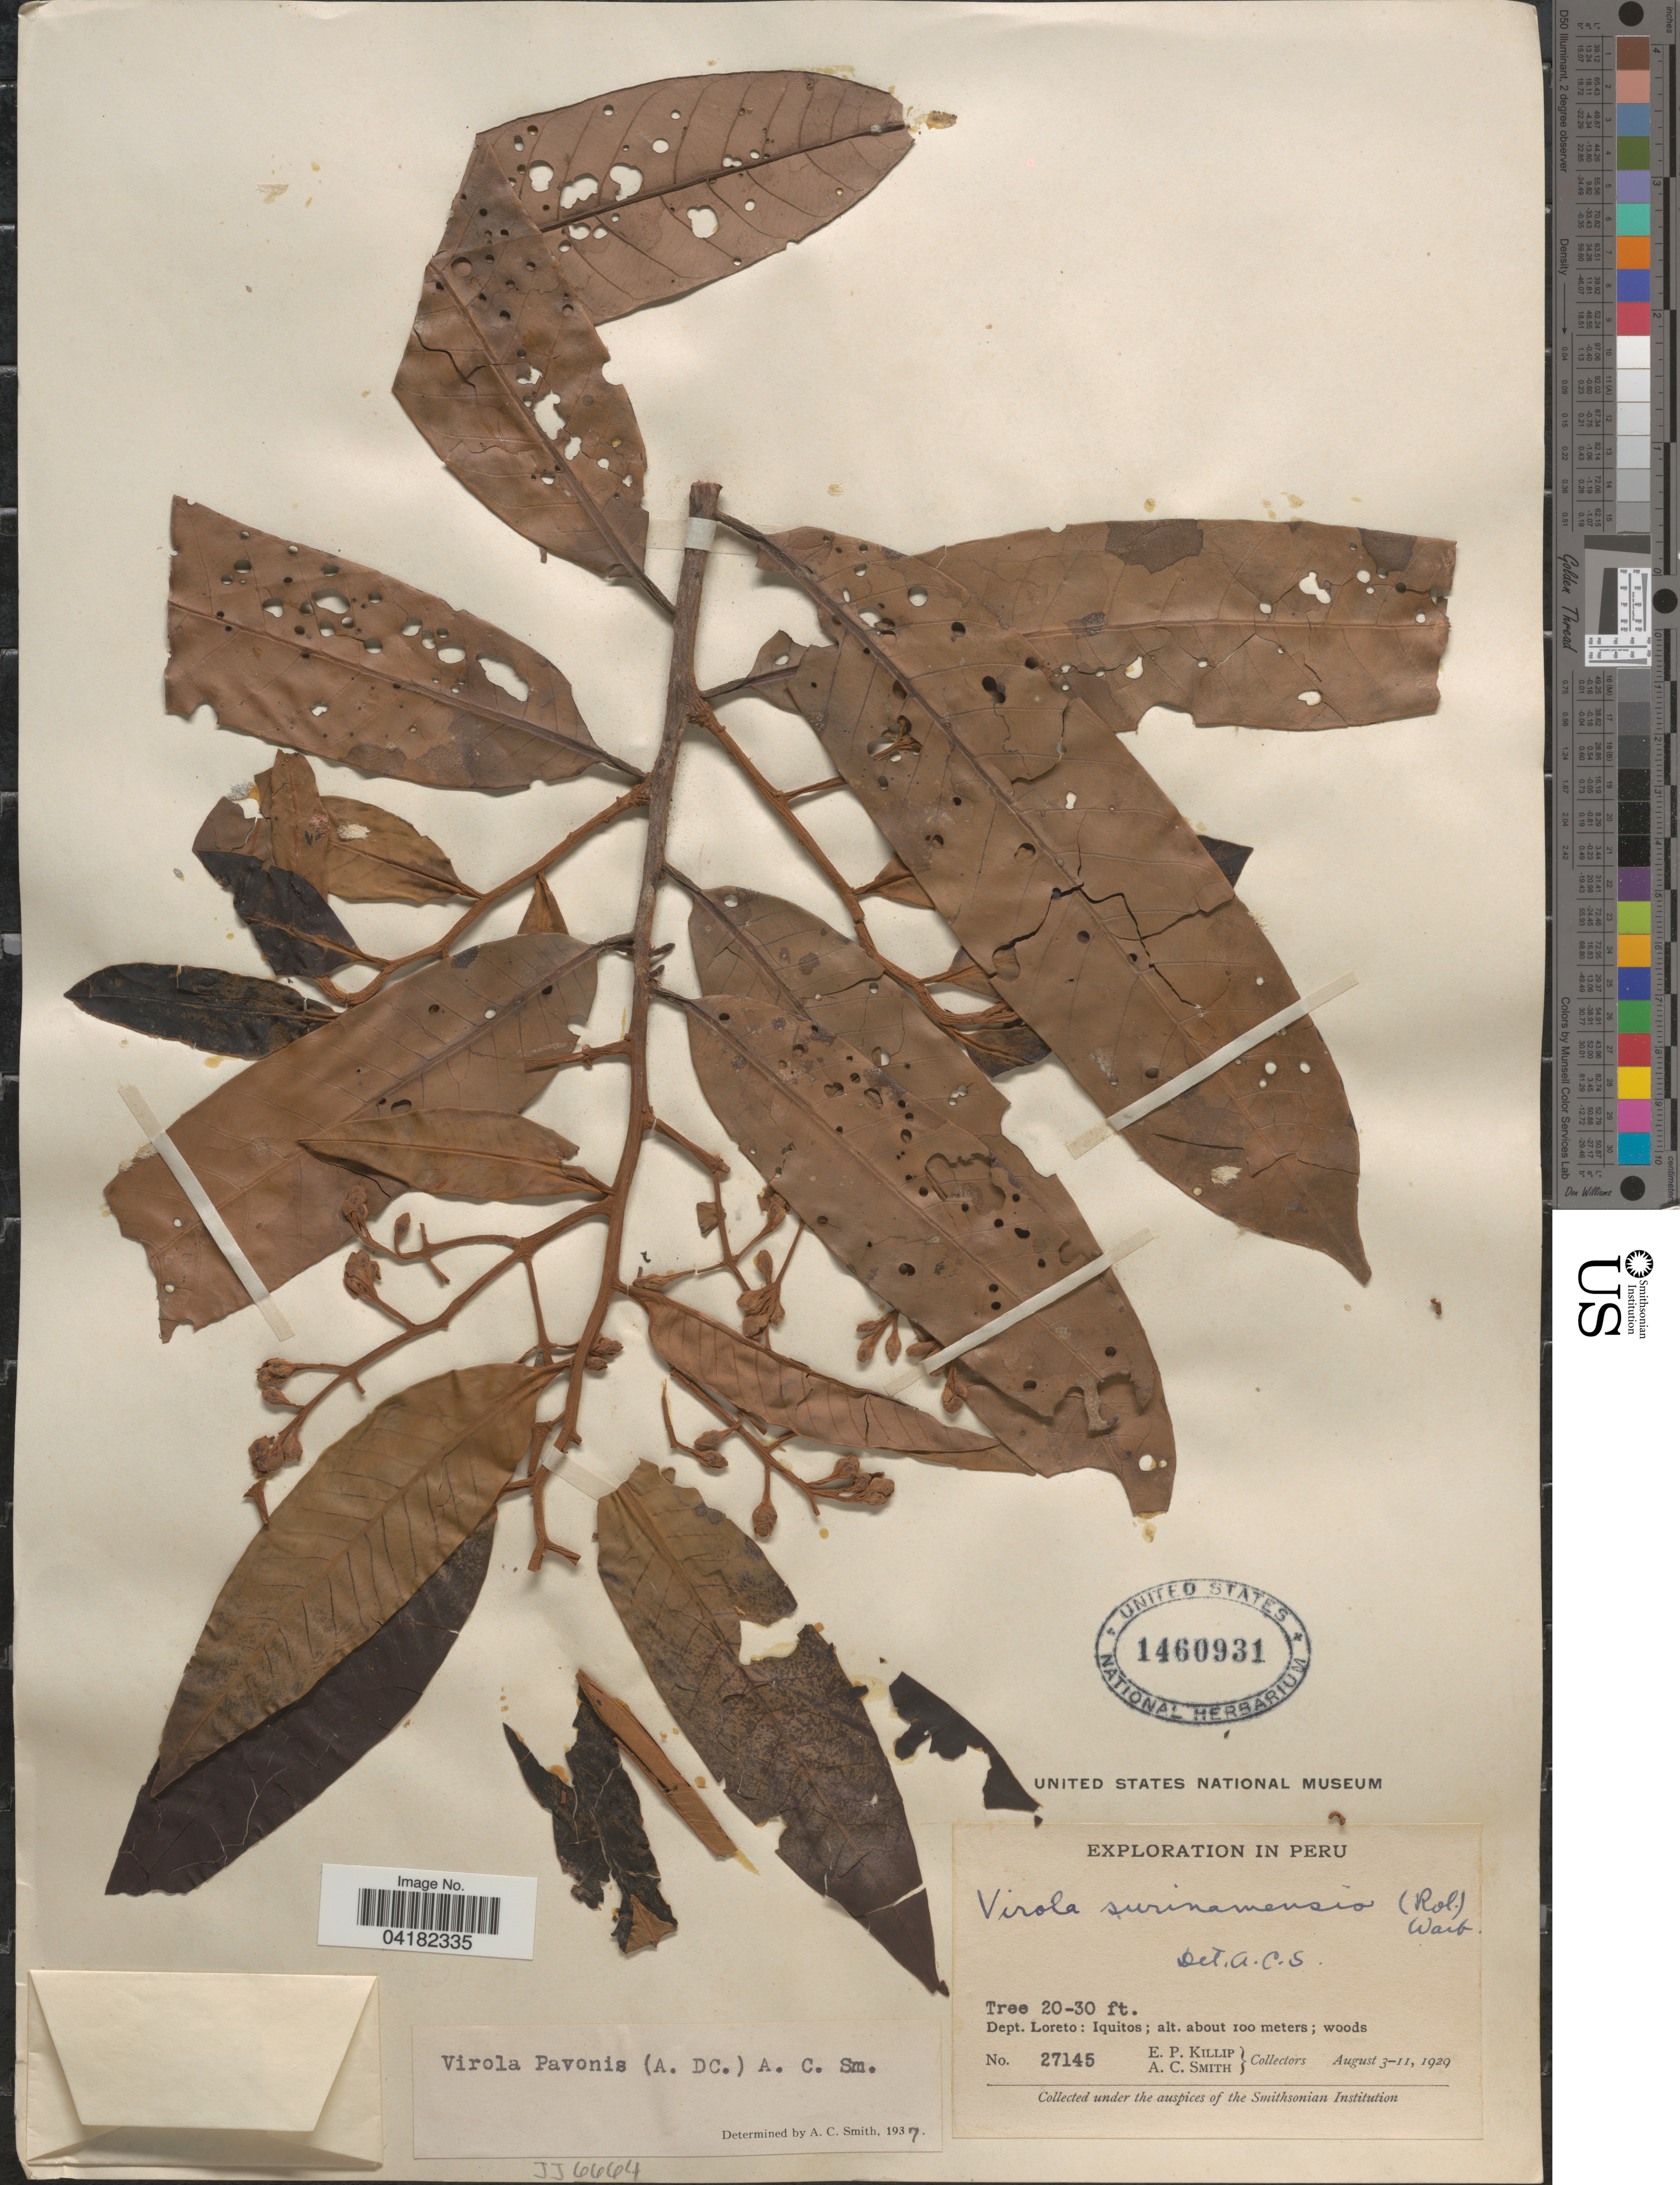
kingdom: Plantae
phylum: Tracheophyta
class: Magnoliopsida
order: Magnoliales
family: Myristicaceae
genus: Virola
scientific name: Virola pavonis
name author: (A. DC.) A.C. Sm.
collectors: E. P. Killip & A. C. Smith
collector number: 27145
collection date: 1929-08-03/1929-08-11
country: Peru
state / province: Loreto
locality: Exploration in Peru. Dept. Loreto: Iquitos.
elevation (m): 100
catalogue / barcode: US 1460931